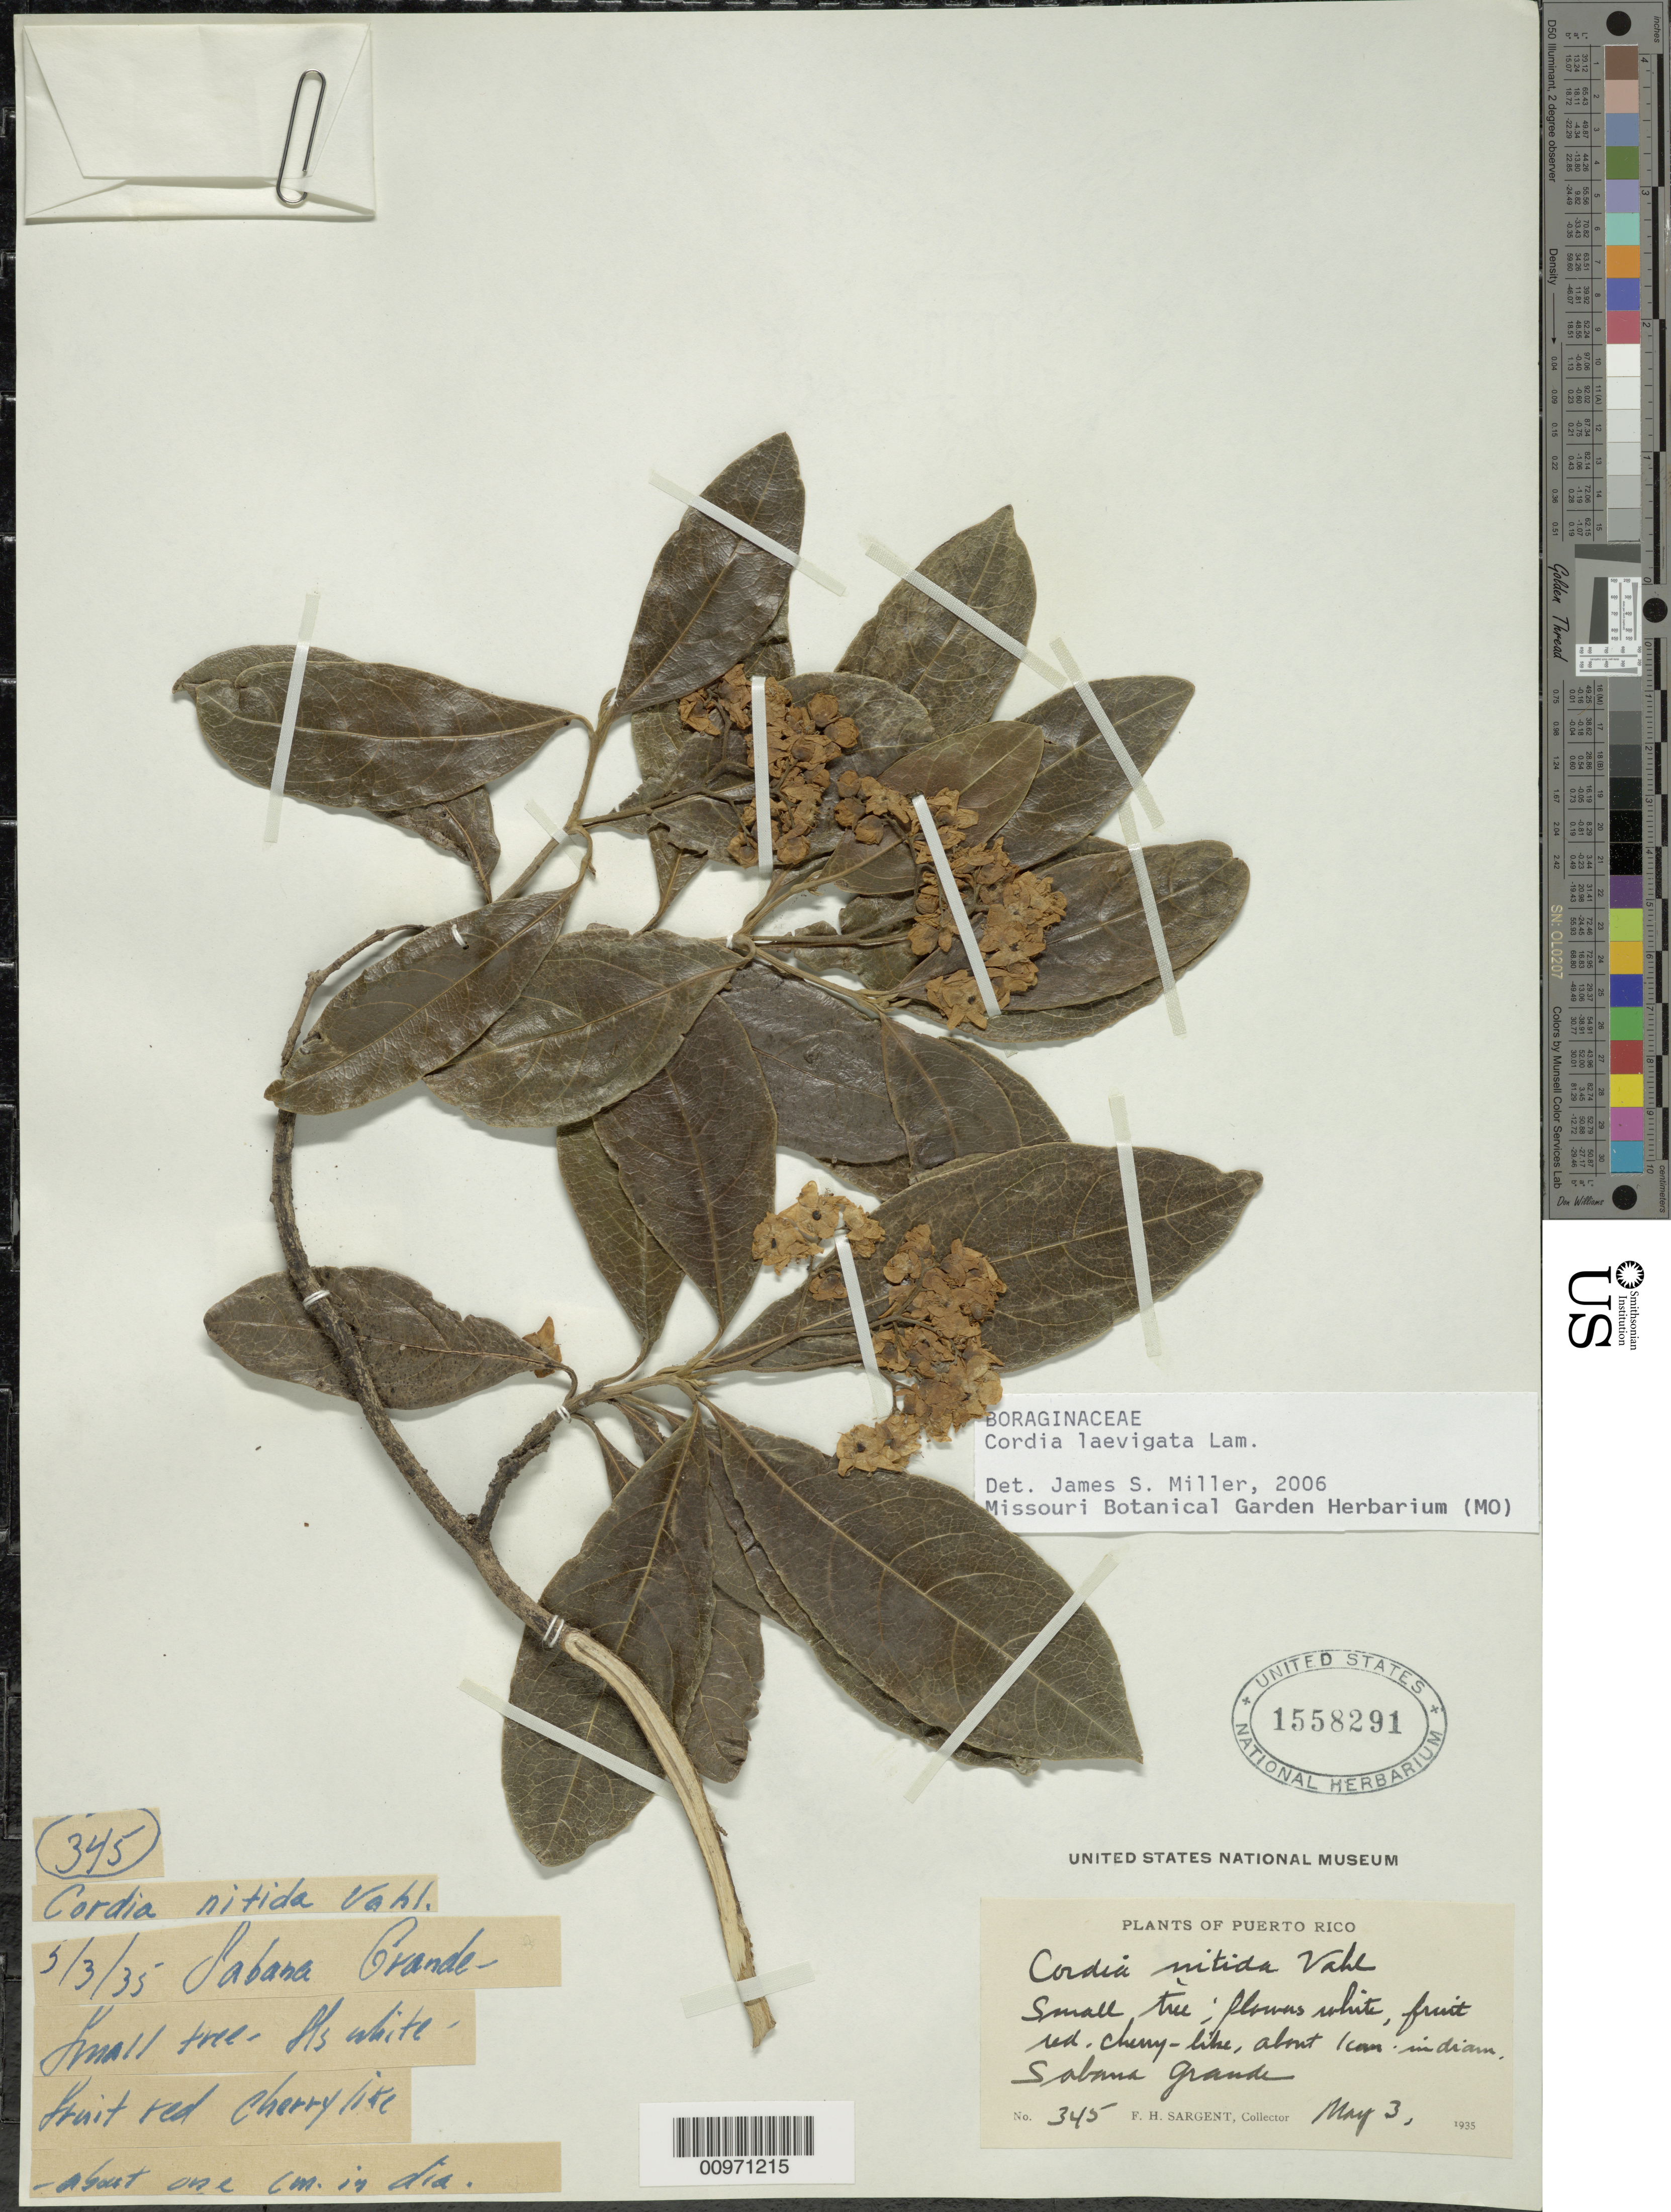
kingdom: Plantae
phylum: Tracheophyta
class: Magnoliopsida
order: Boraginales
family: Cordiaceae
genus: Cordia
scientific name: Cordia laevigata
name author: Lam.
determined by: Miller, James S., (MO), Missouri Botanical Garden (UNITED STATES)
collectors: F. H. Sargent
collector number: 345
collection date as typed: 03 May 1935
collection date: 1935-05-03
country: Puerto Rico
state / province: Sabana Grande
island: Puerto Rico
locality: Sabana Gramde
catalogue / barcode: US 1558291